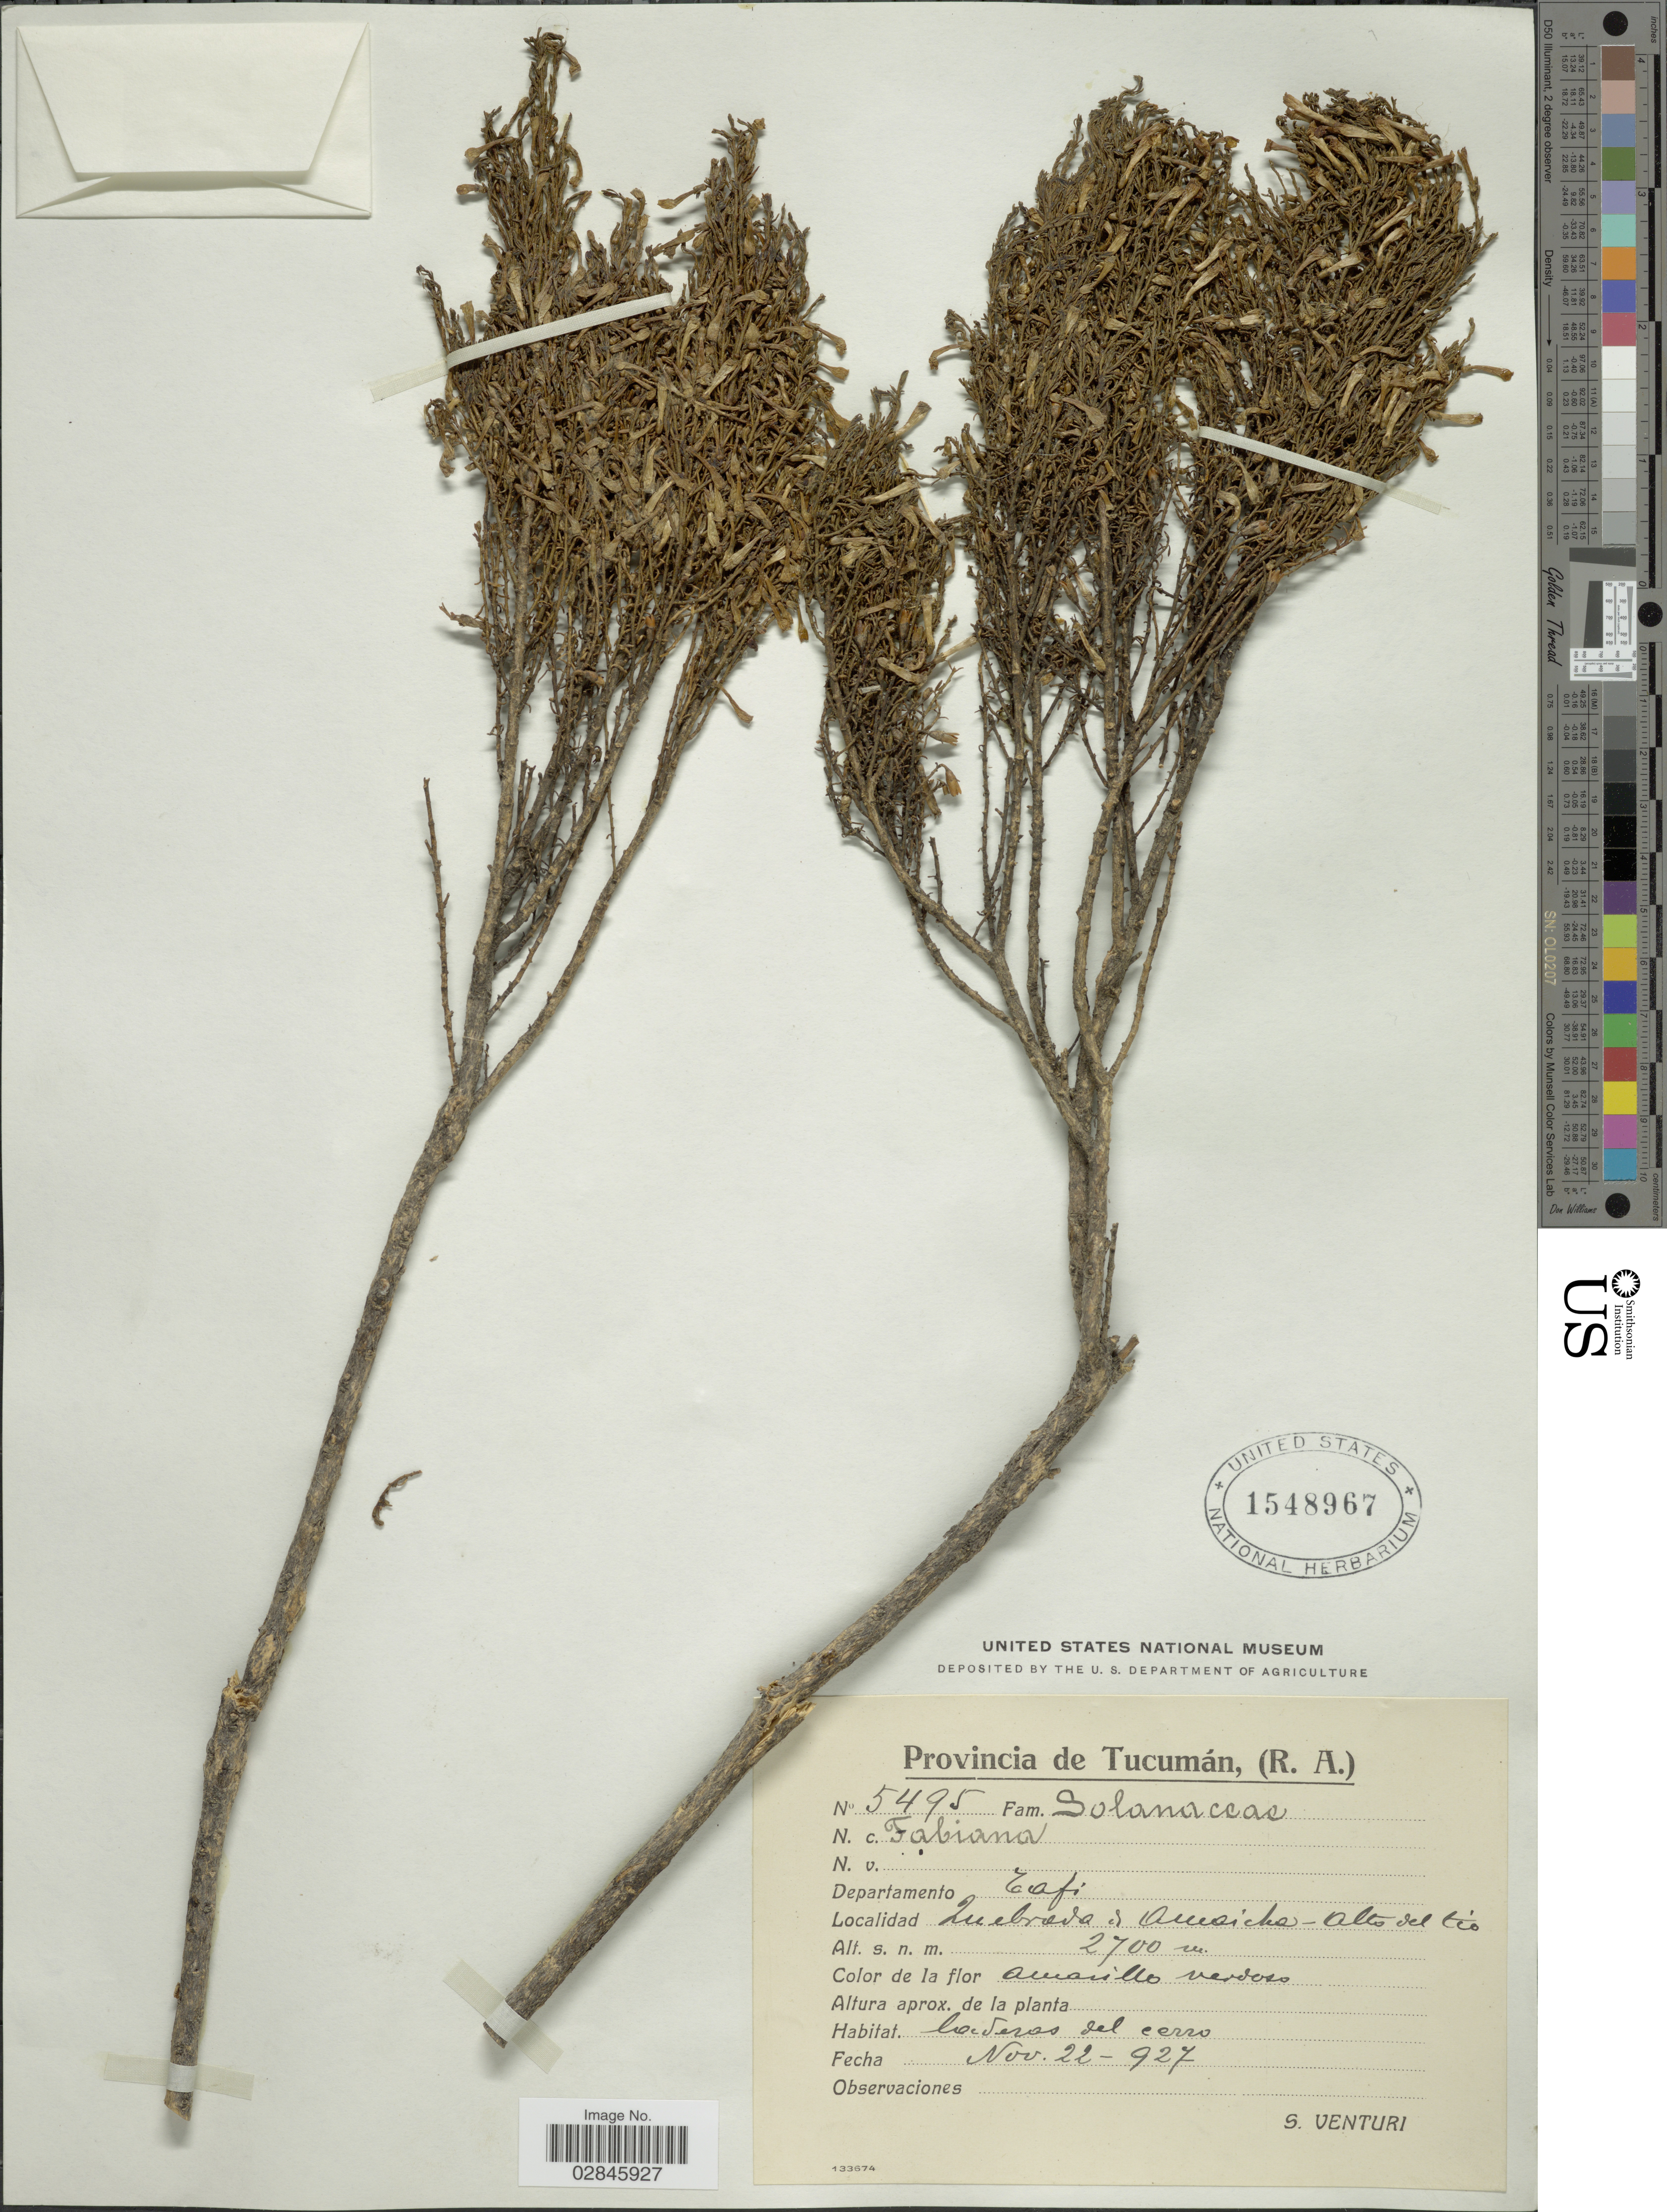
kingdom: Plantae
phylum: Tracheophyta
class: Magnoliopsida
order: Solanales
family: Solanaceae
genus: Fabiana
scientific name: Fabiana sp.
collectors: S. Venturi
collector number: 5495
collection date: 1927-11-22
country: Argentina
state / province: Tucuman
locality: (R.A.), Departamento Tafi. Quebrada el Amaicha - Alto del tio.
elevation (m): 2700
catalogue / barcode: US 1548967